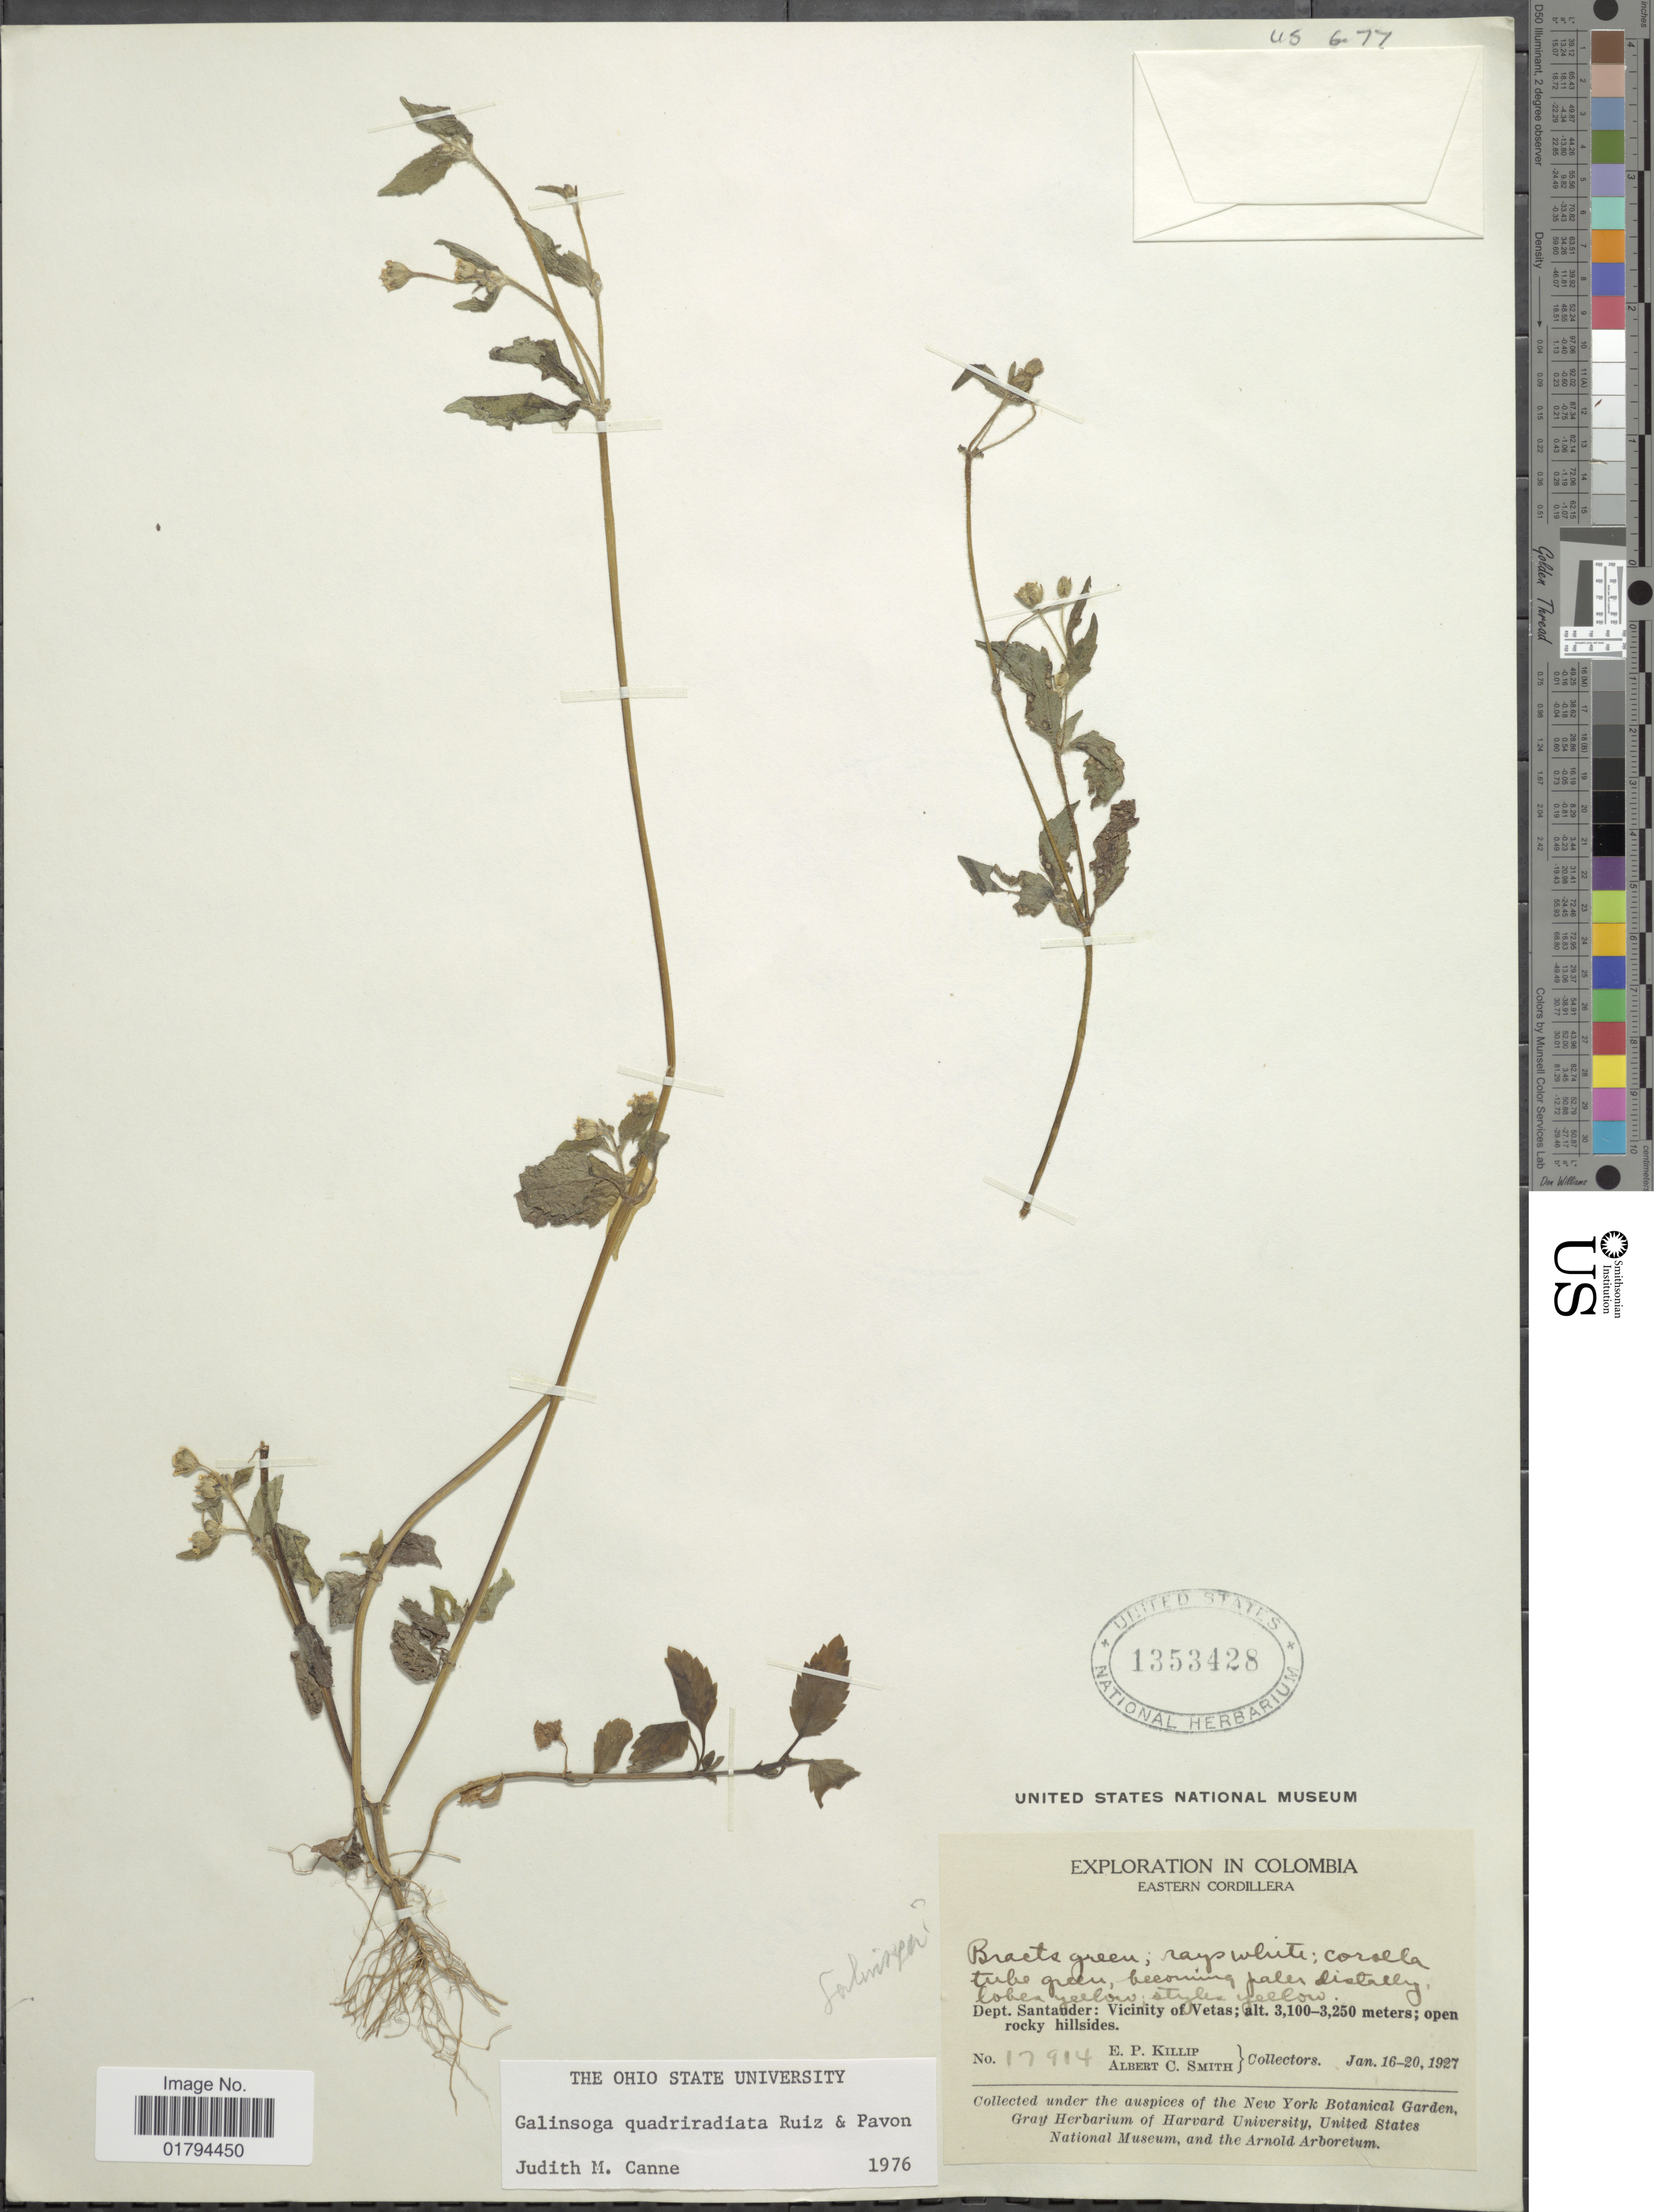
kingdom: Plantae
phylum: Tracheophyta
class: Magnoliopsida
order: Asterales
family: Asteraceae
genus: Galinsoga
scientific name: Galinsoga quadriradiata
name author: Ruiz & Pav.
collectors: E. P. Killip & A. C. Smith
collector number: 17914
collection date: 1927-01-16/1927-01-20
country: Colombia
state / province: Santander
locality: Vicinity of Vetas. Eastern Cordillera.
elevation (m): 3100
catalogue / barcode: US 1353428